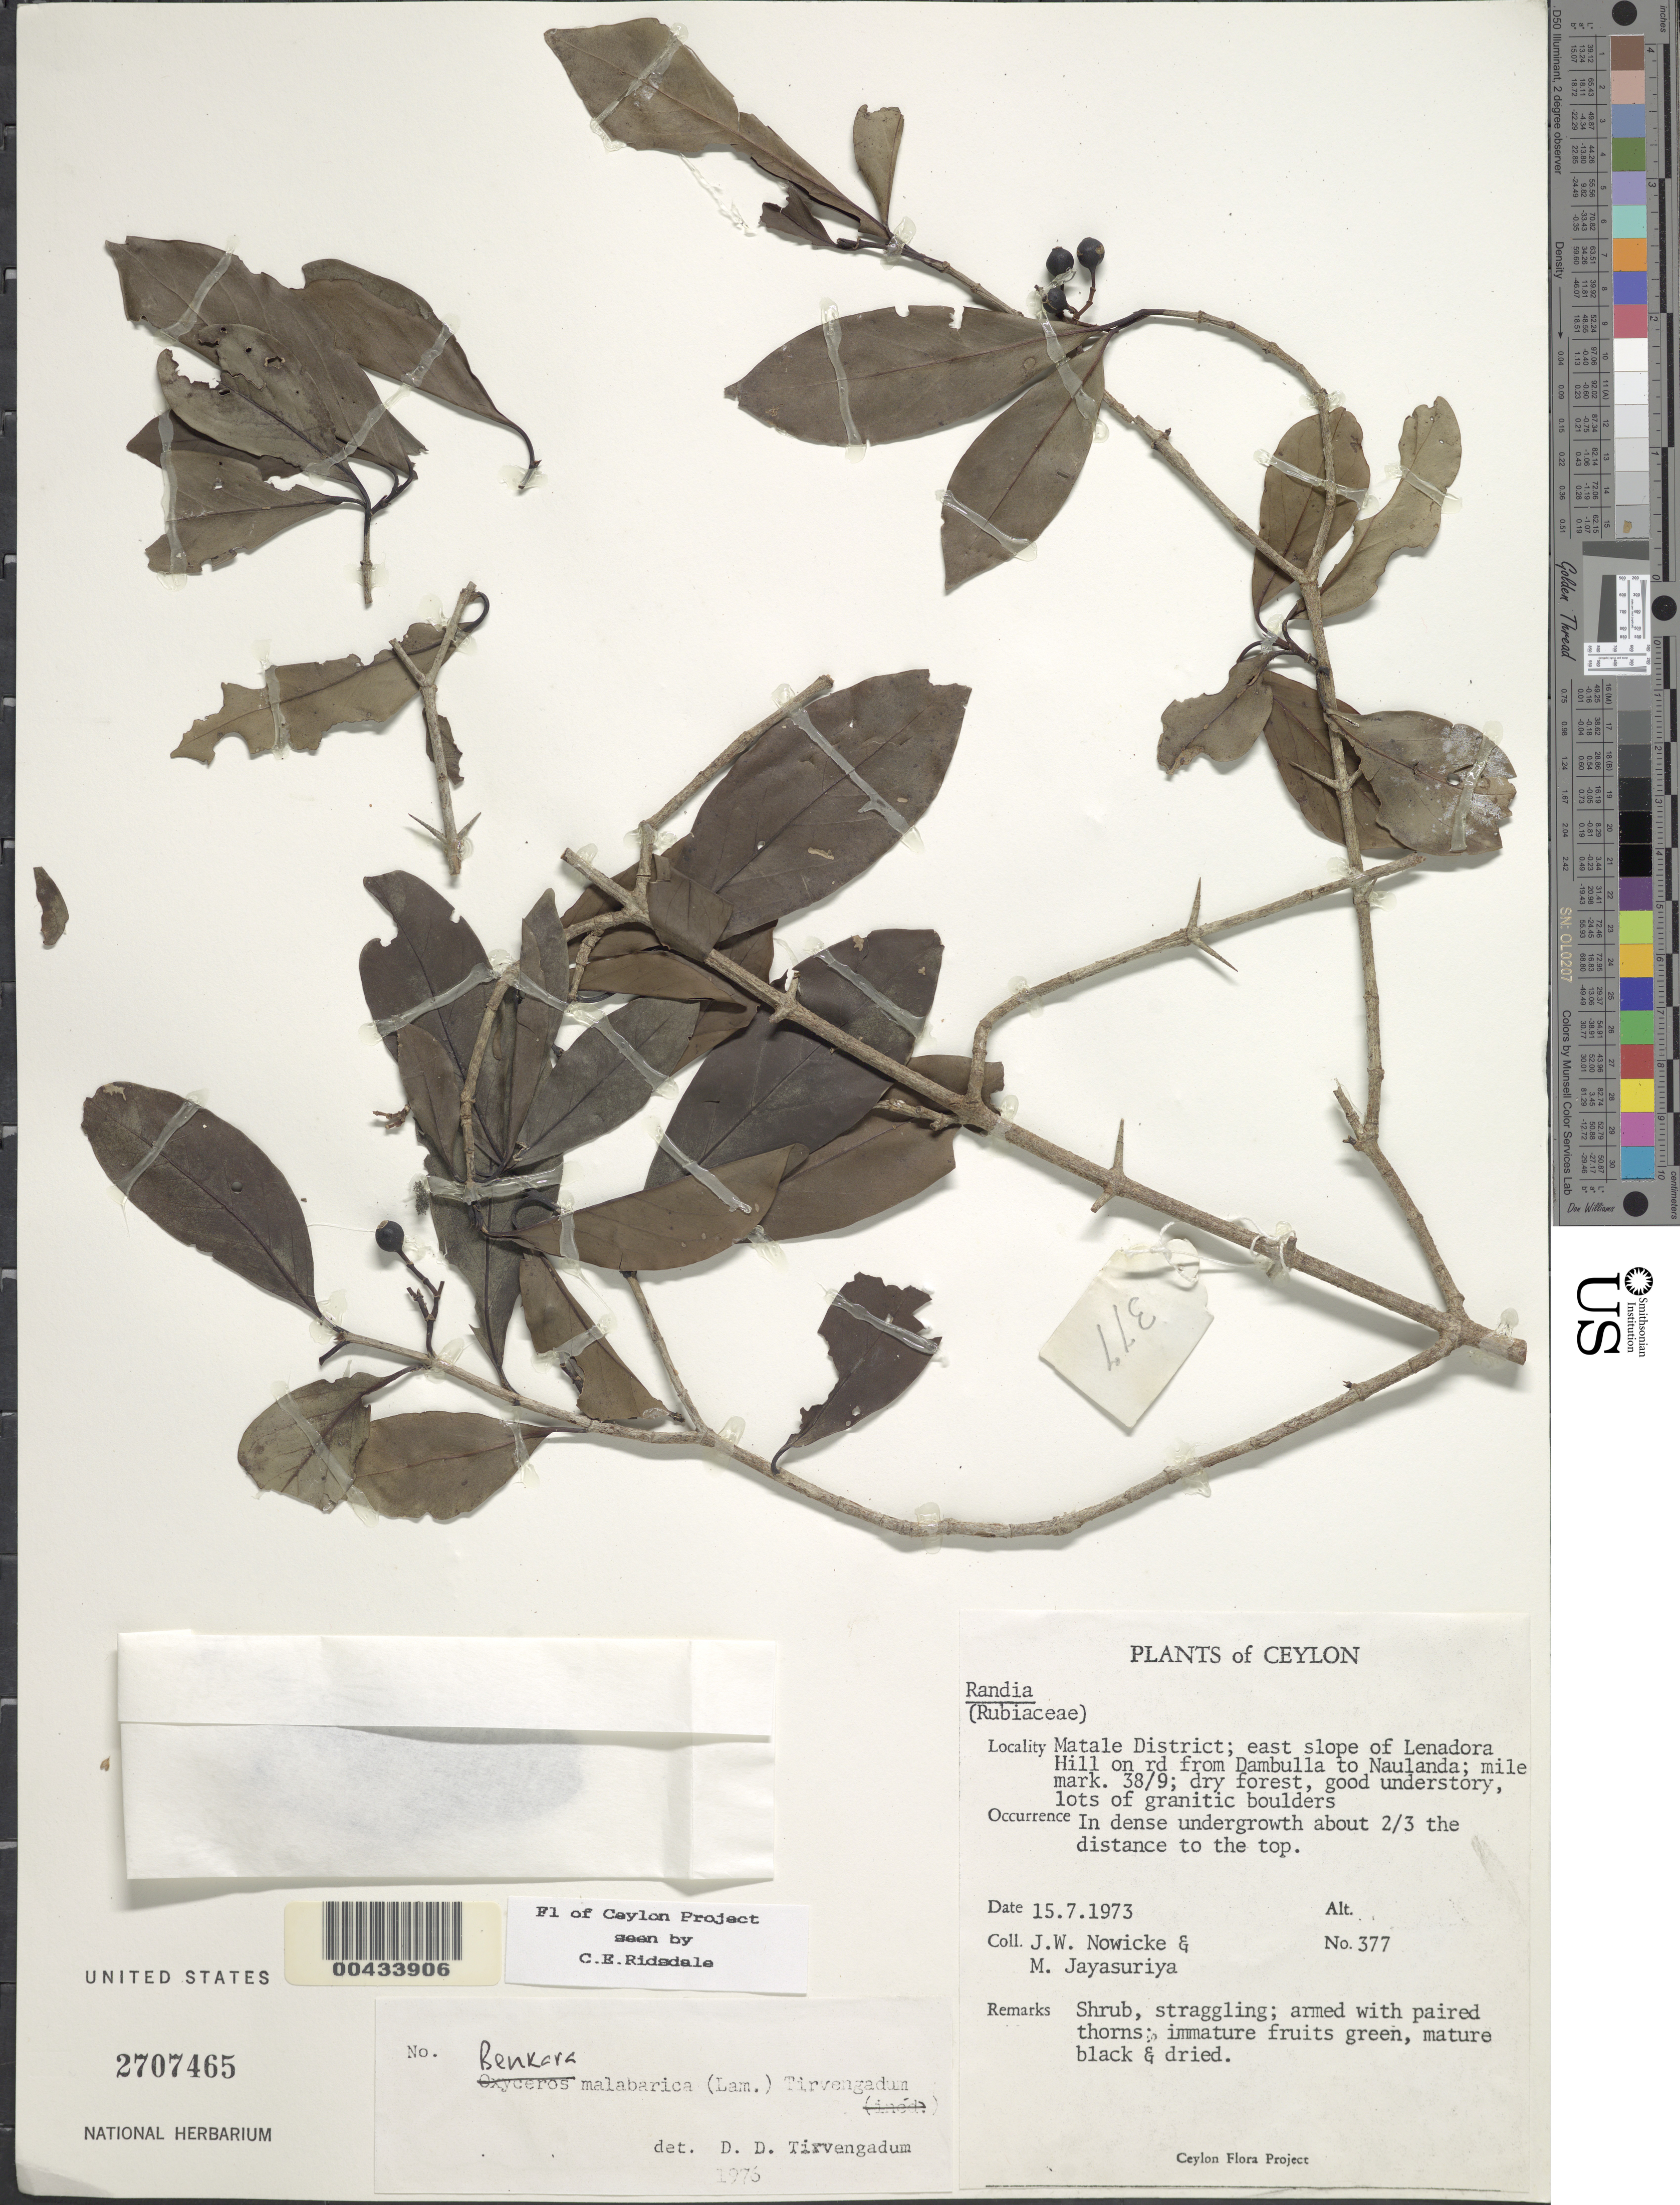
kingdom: Plantae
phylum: Tracheophyta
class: Magnoliopsida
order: Gentianales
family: Rubiaceae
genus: Benkara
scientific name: Benkara malabarica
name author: (Lam.) Tirveng.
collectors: J. W. Nowicke & A. H. Jayasuriya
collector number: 377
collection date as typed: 15 Jul 1973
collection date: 1973-07-15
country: Sri Lanka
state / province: Central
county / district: Matale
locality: E slope of Lenadora Hill on rd from Dambulla to Naulanda, mile mark 38/9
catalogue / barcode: US 2707465